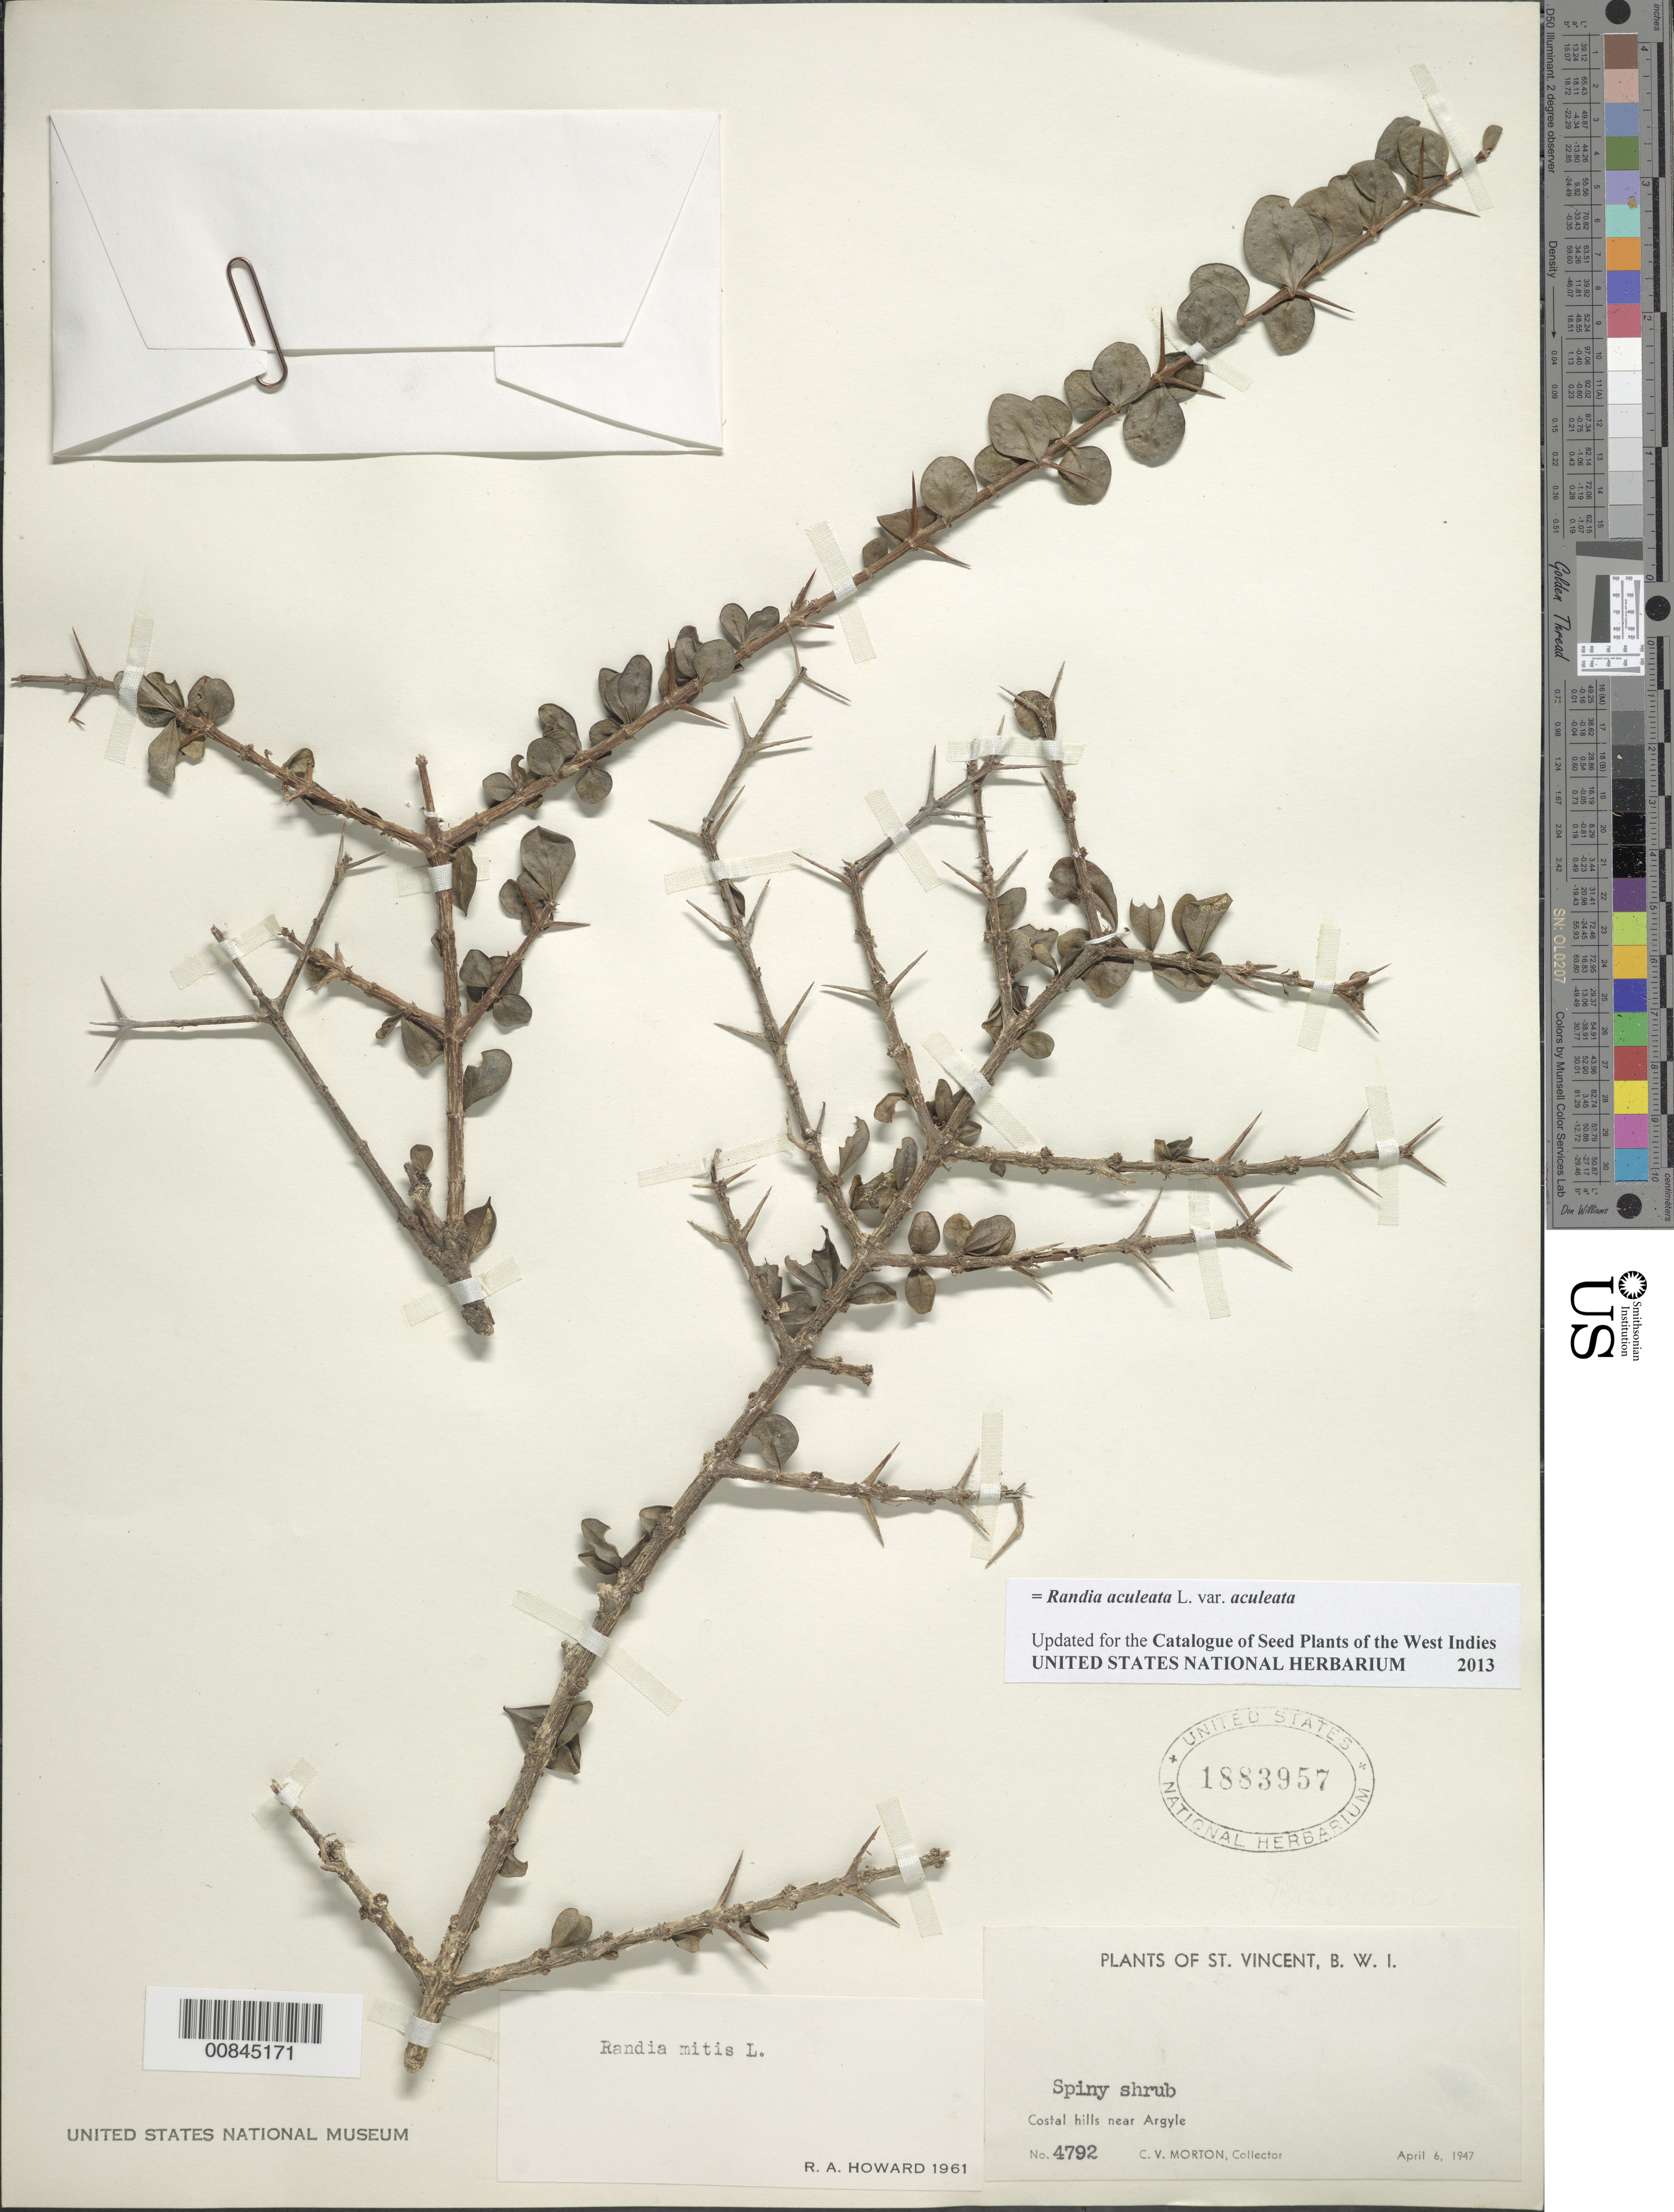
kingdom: Plantae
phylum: Tracheophyta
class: Magnoliopsida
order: Gentianales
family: Rubiaceae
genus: Randia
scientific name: Randia aculeata var. aculeata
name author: L.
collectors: C. V. Morton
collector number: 4792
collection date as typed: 06 Apr 1947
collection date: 1947-04-06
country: St. Vincent - Grenadines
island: St. Vincent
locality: Hills near Argyle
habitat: Coastal hills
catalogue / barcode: US 1883957